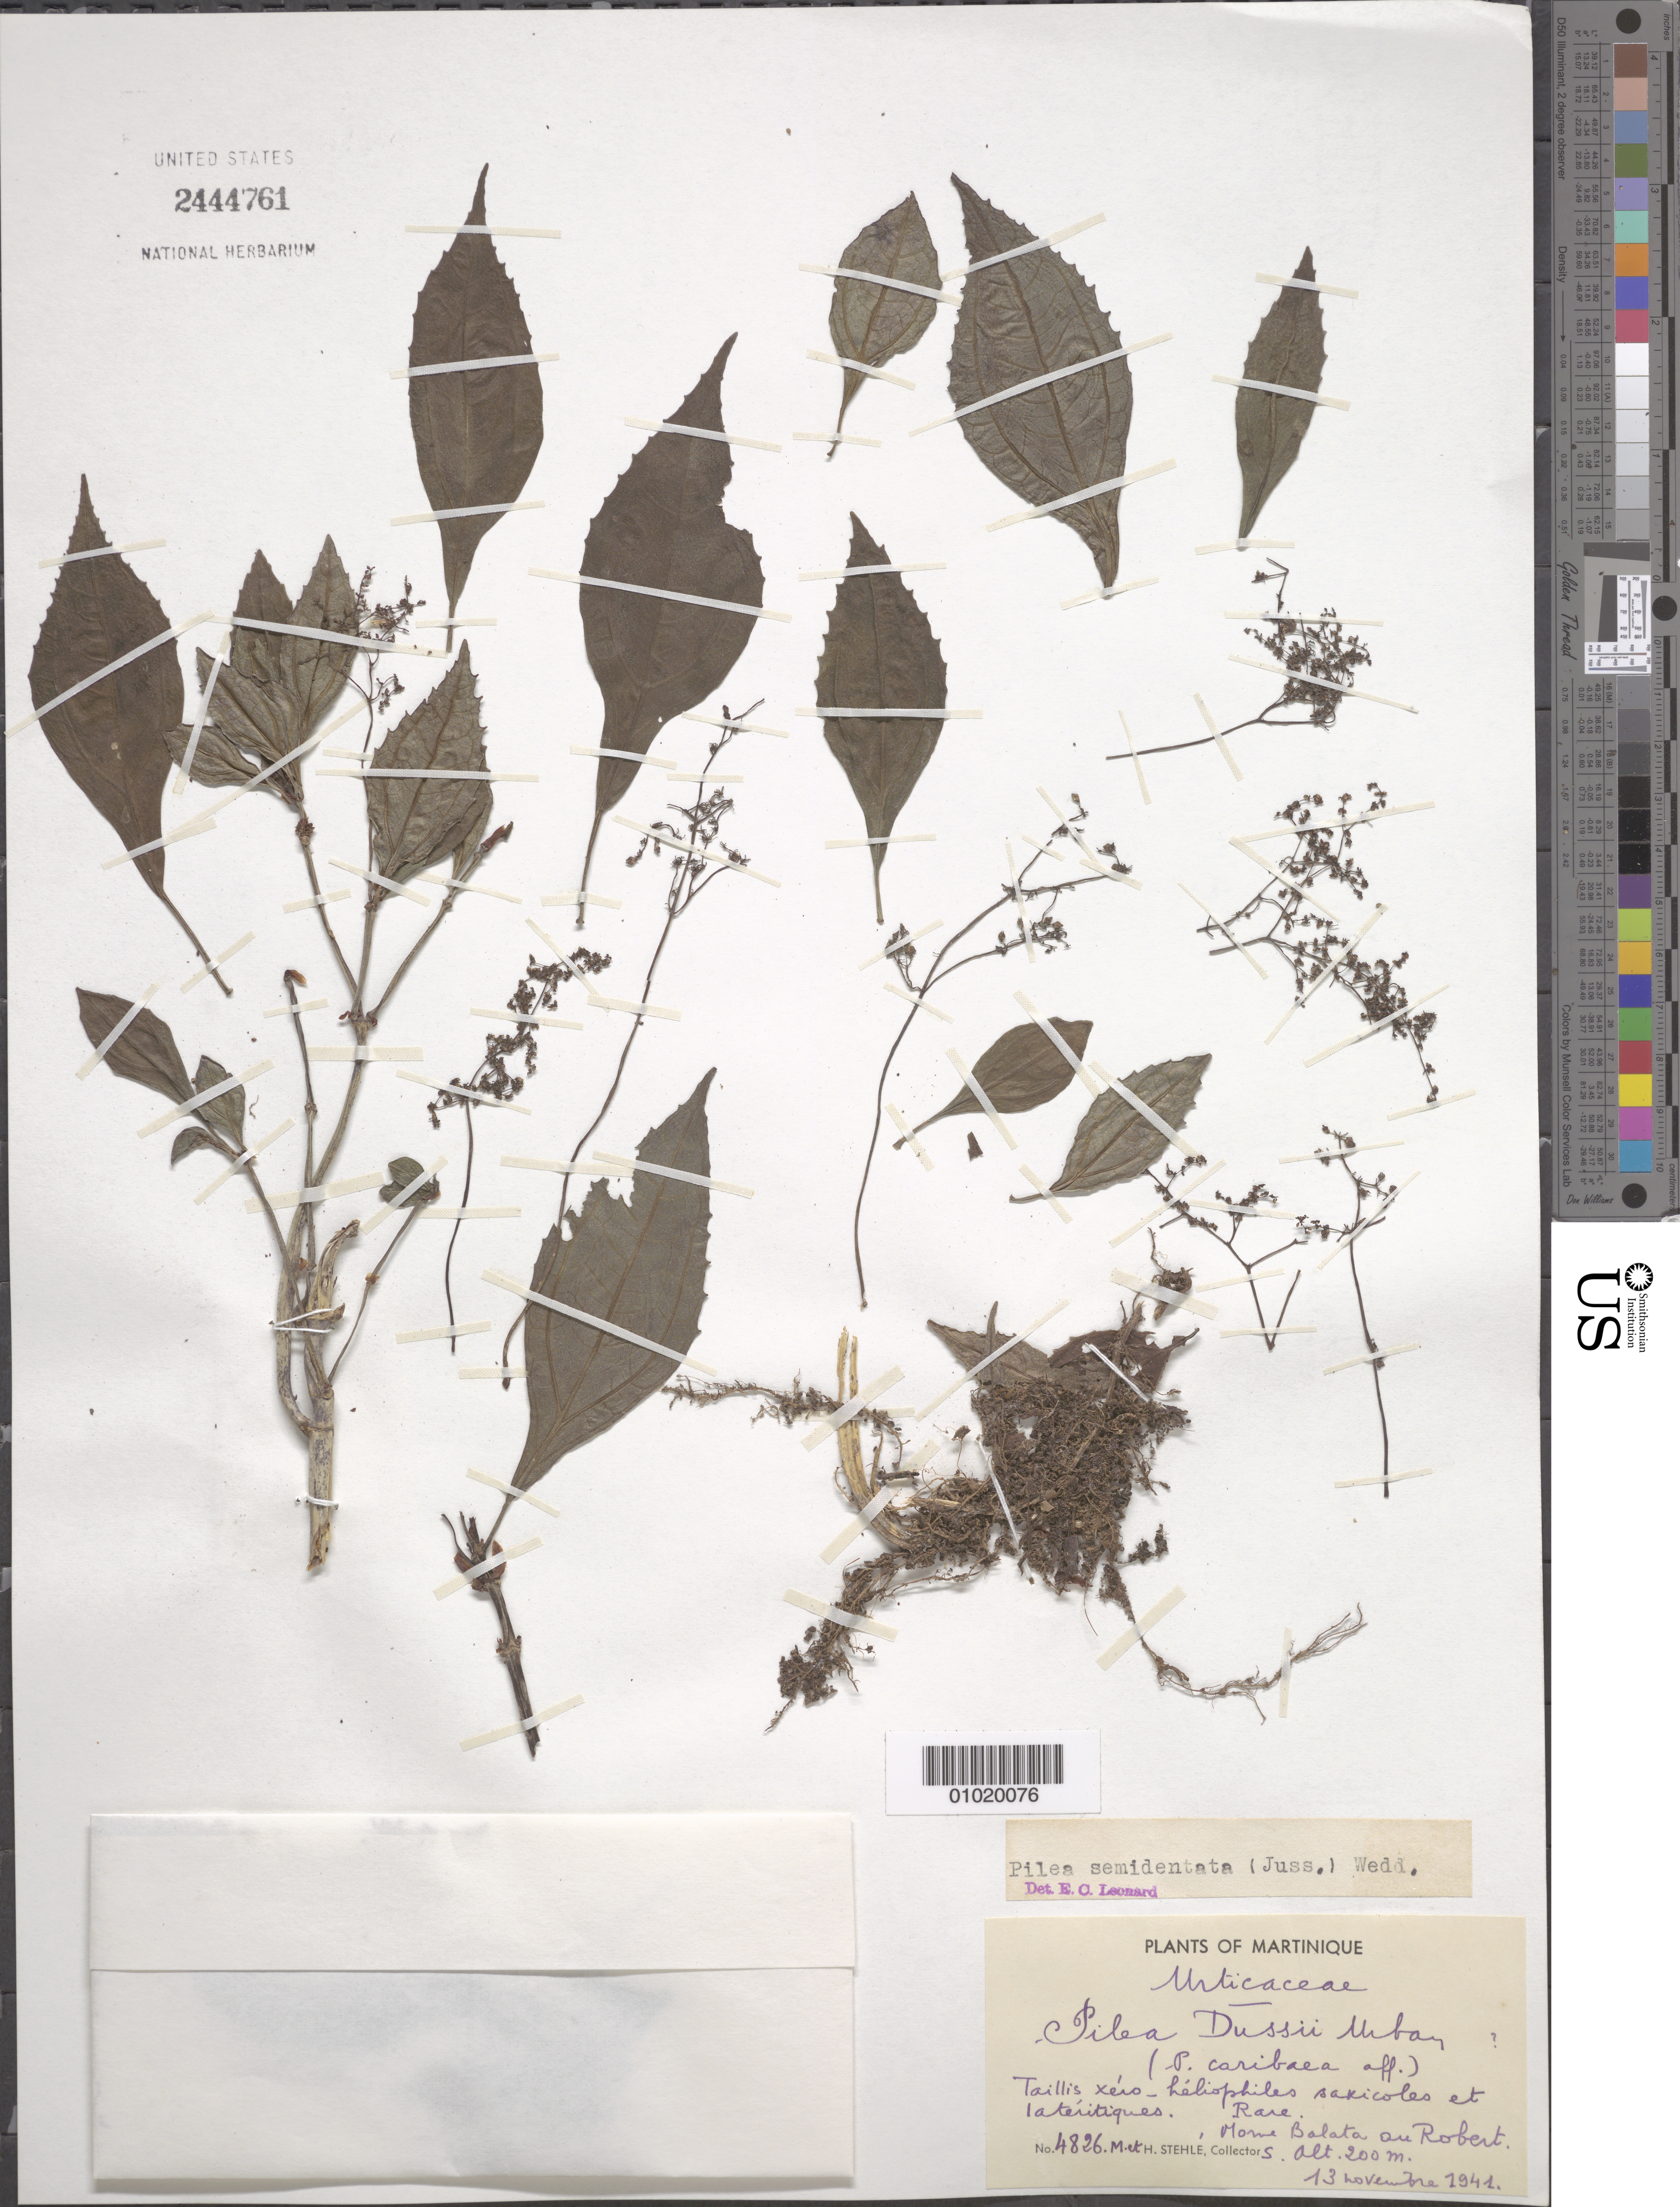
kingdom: Plantae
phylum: Tracheophyta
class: Magnoliopsida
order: Rosales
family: Urticaceae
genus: Pilea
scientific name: Pilea semidentata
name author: (Juss. ex Poir.) Wedd.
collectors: H. Stehlé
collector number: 4826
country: Martinique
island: Martinique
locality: Copses of dry-sunloving saxicoles et lateritic soils.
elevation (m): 200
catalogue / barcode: US 2444761